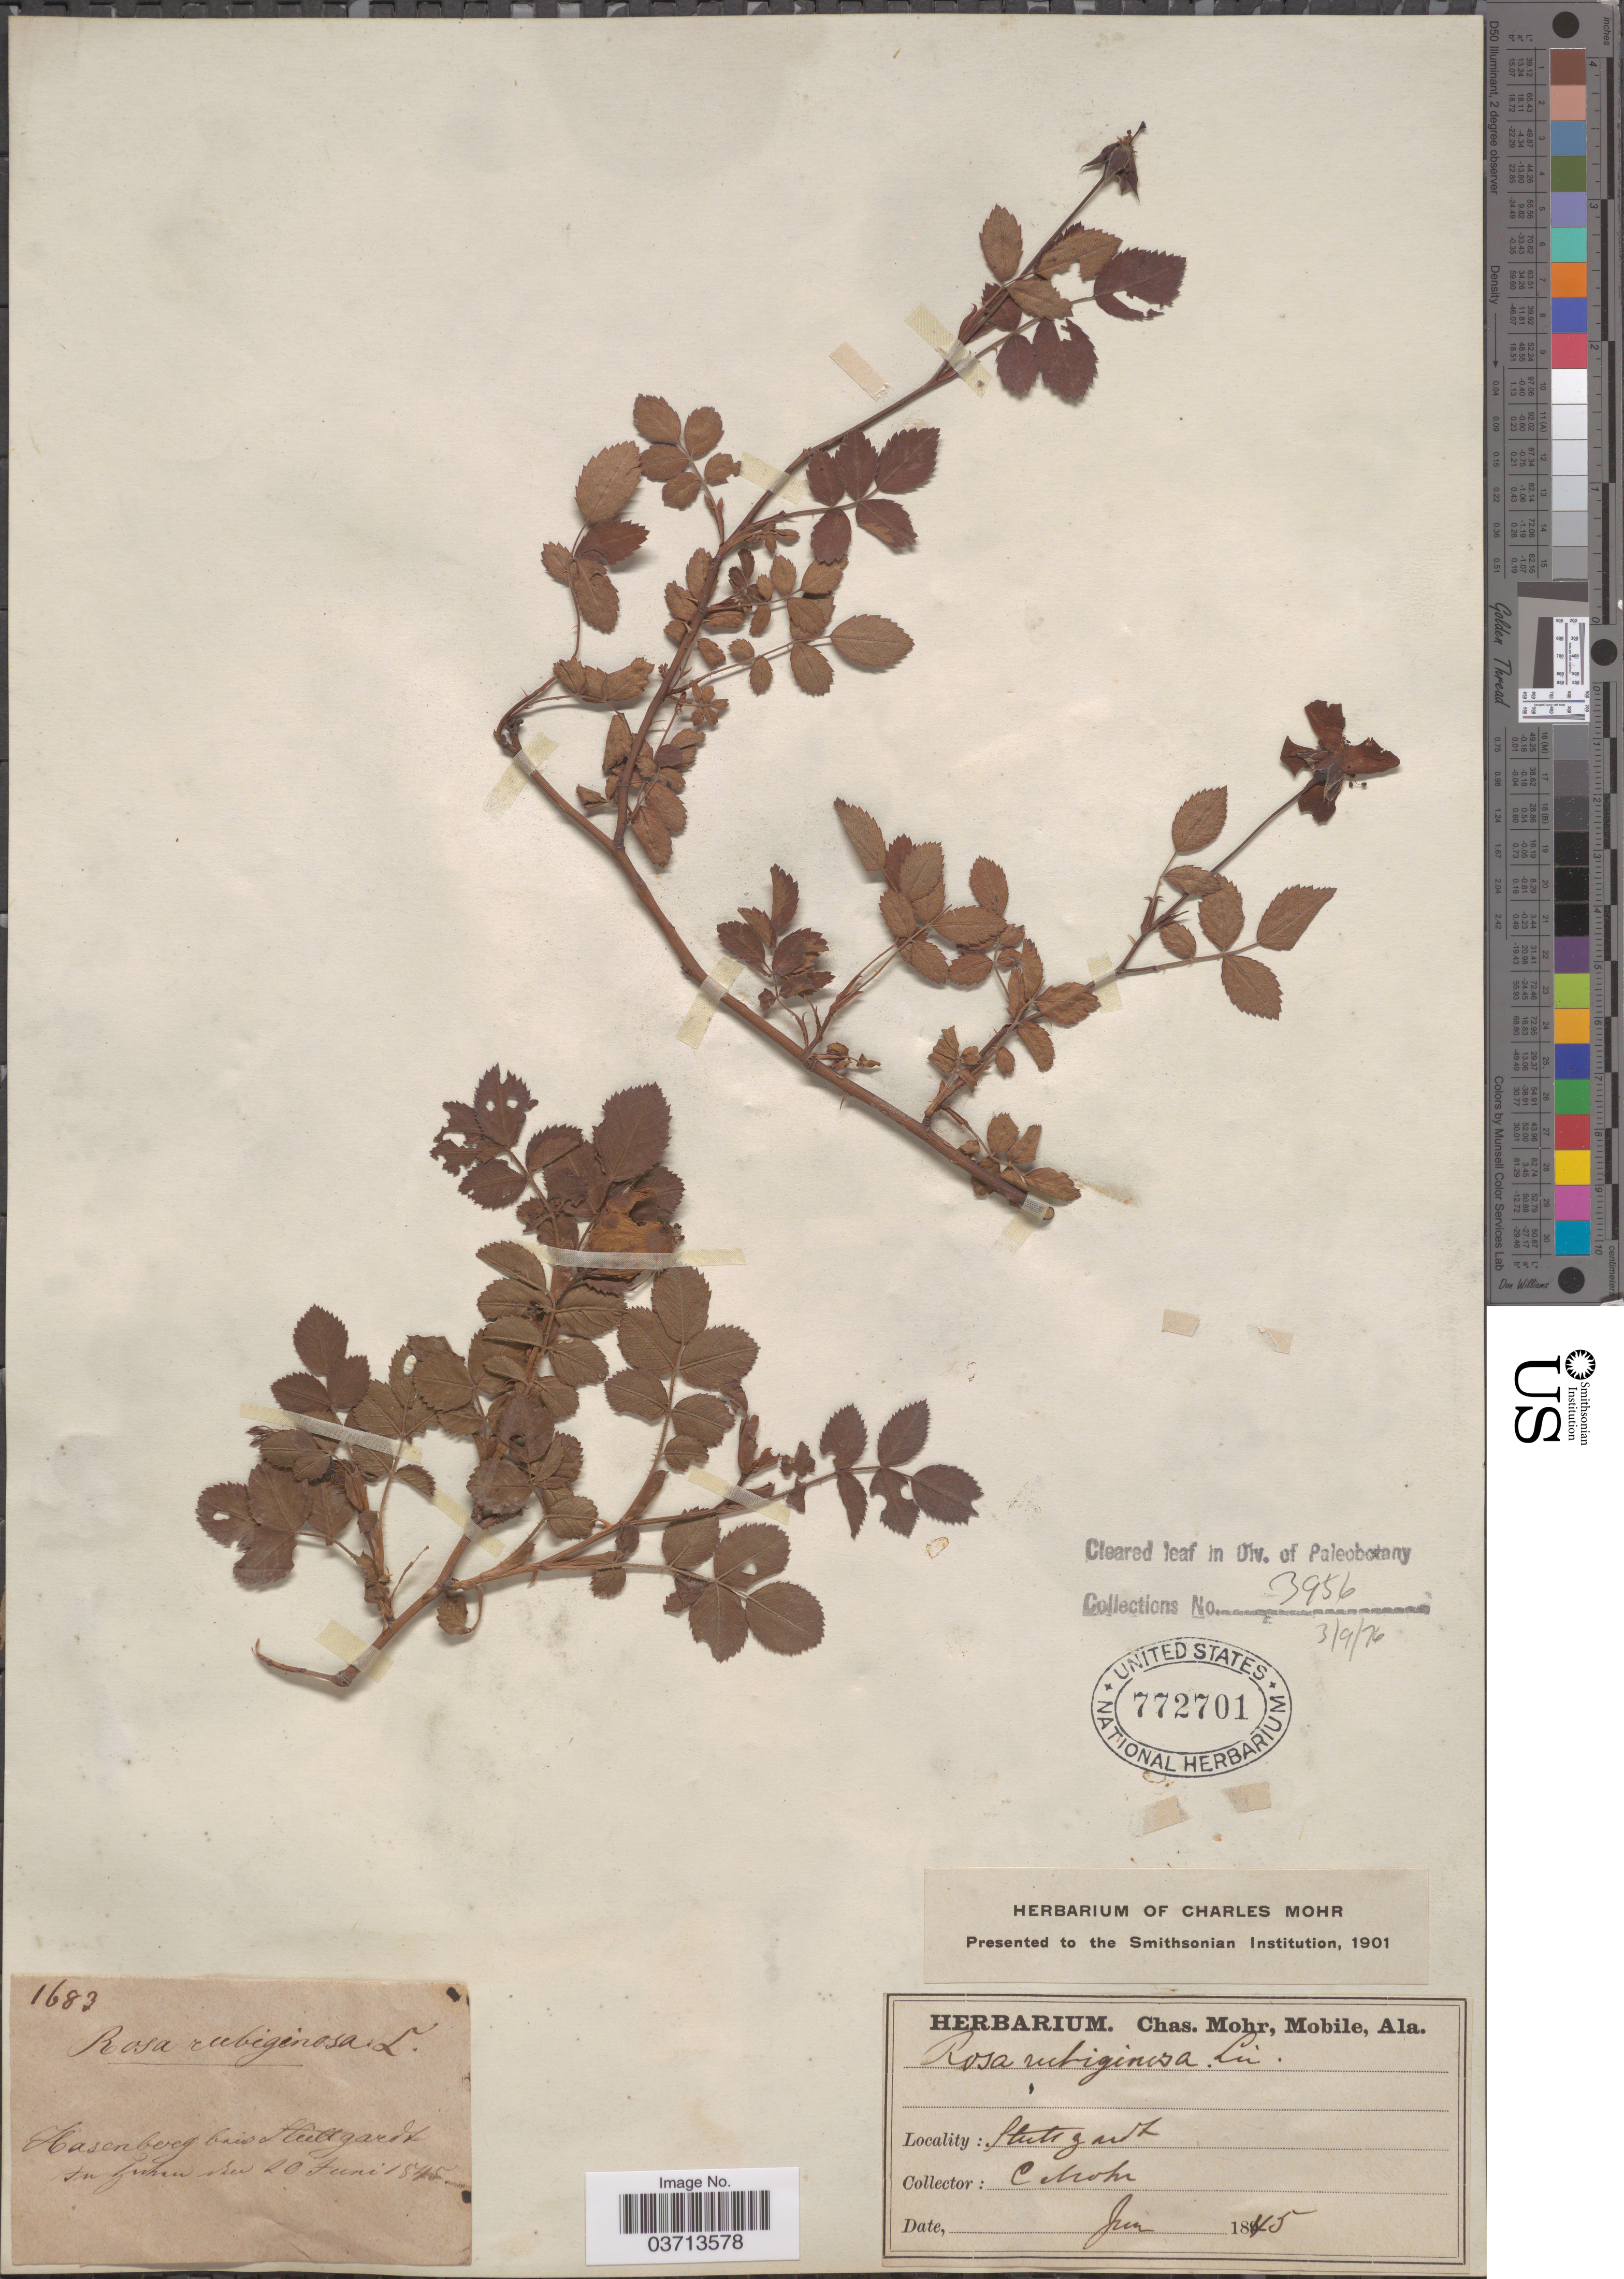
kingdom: Plantae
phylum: Tracheophyta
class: Magnoliopsida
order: Rosales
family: Rosaceae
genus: Rosa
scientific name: Rosa rubiginosa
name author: L.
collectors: Mohr, C. T. (herbarium)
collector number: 1683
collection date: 1845-06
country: Germany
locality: Hasenberg bris Stuttgardt.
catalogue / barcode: US 772701